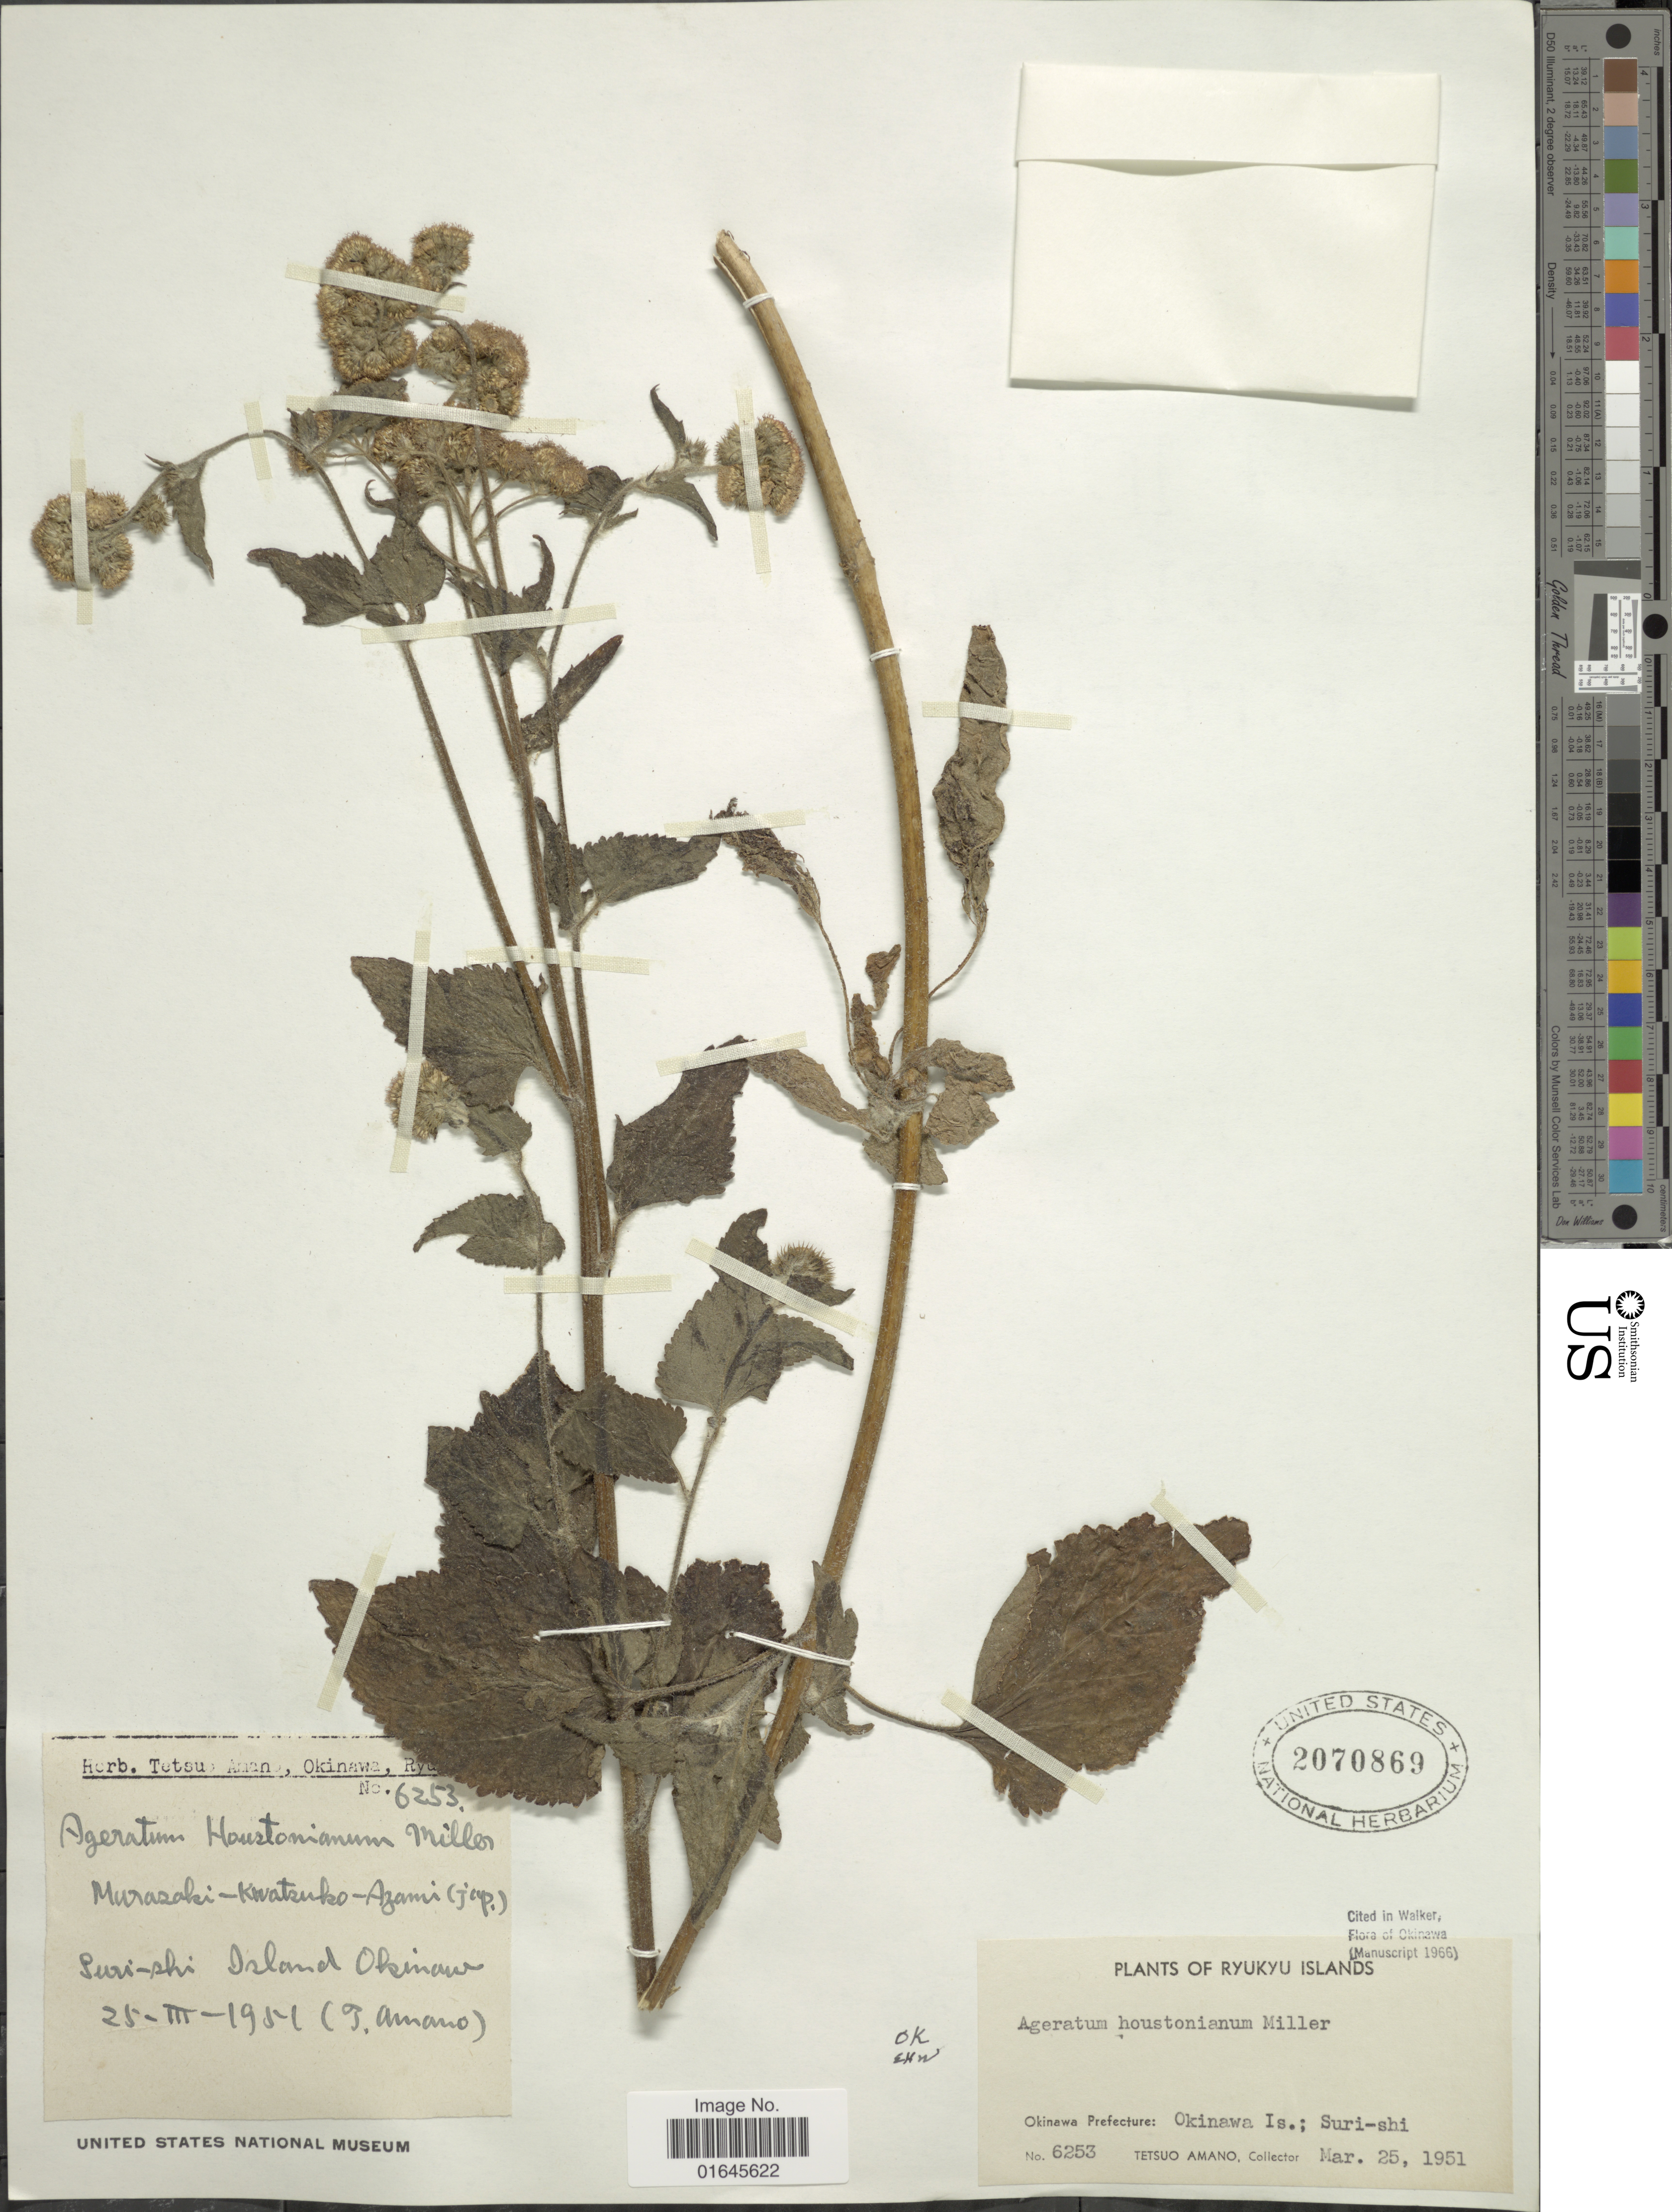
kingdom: Plantae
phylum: Tracheophyta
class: Magnoliopsida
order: Asterales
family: Asteraceae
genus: Ageratum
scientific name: Ageratum houstonianum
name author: Mill.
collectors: T. Amano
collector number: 6253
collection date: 1951-03-25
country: Japan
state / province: Okinawa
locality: Ryukyu Islands, Okinawa Prefectures: Okinawa Is.; Suri-shi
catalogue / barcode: US 2070869